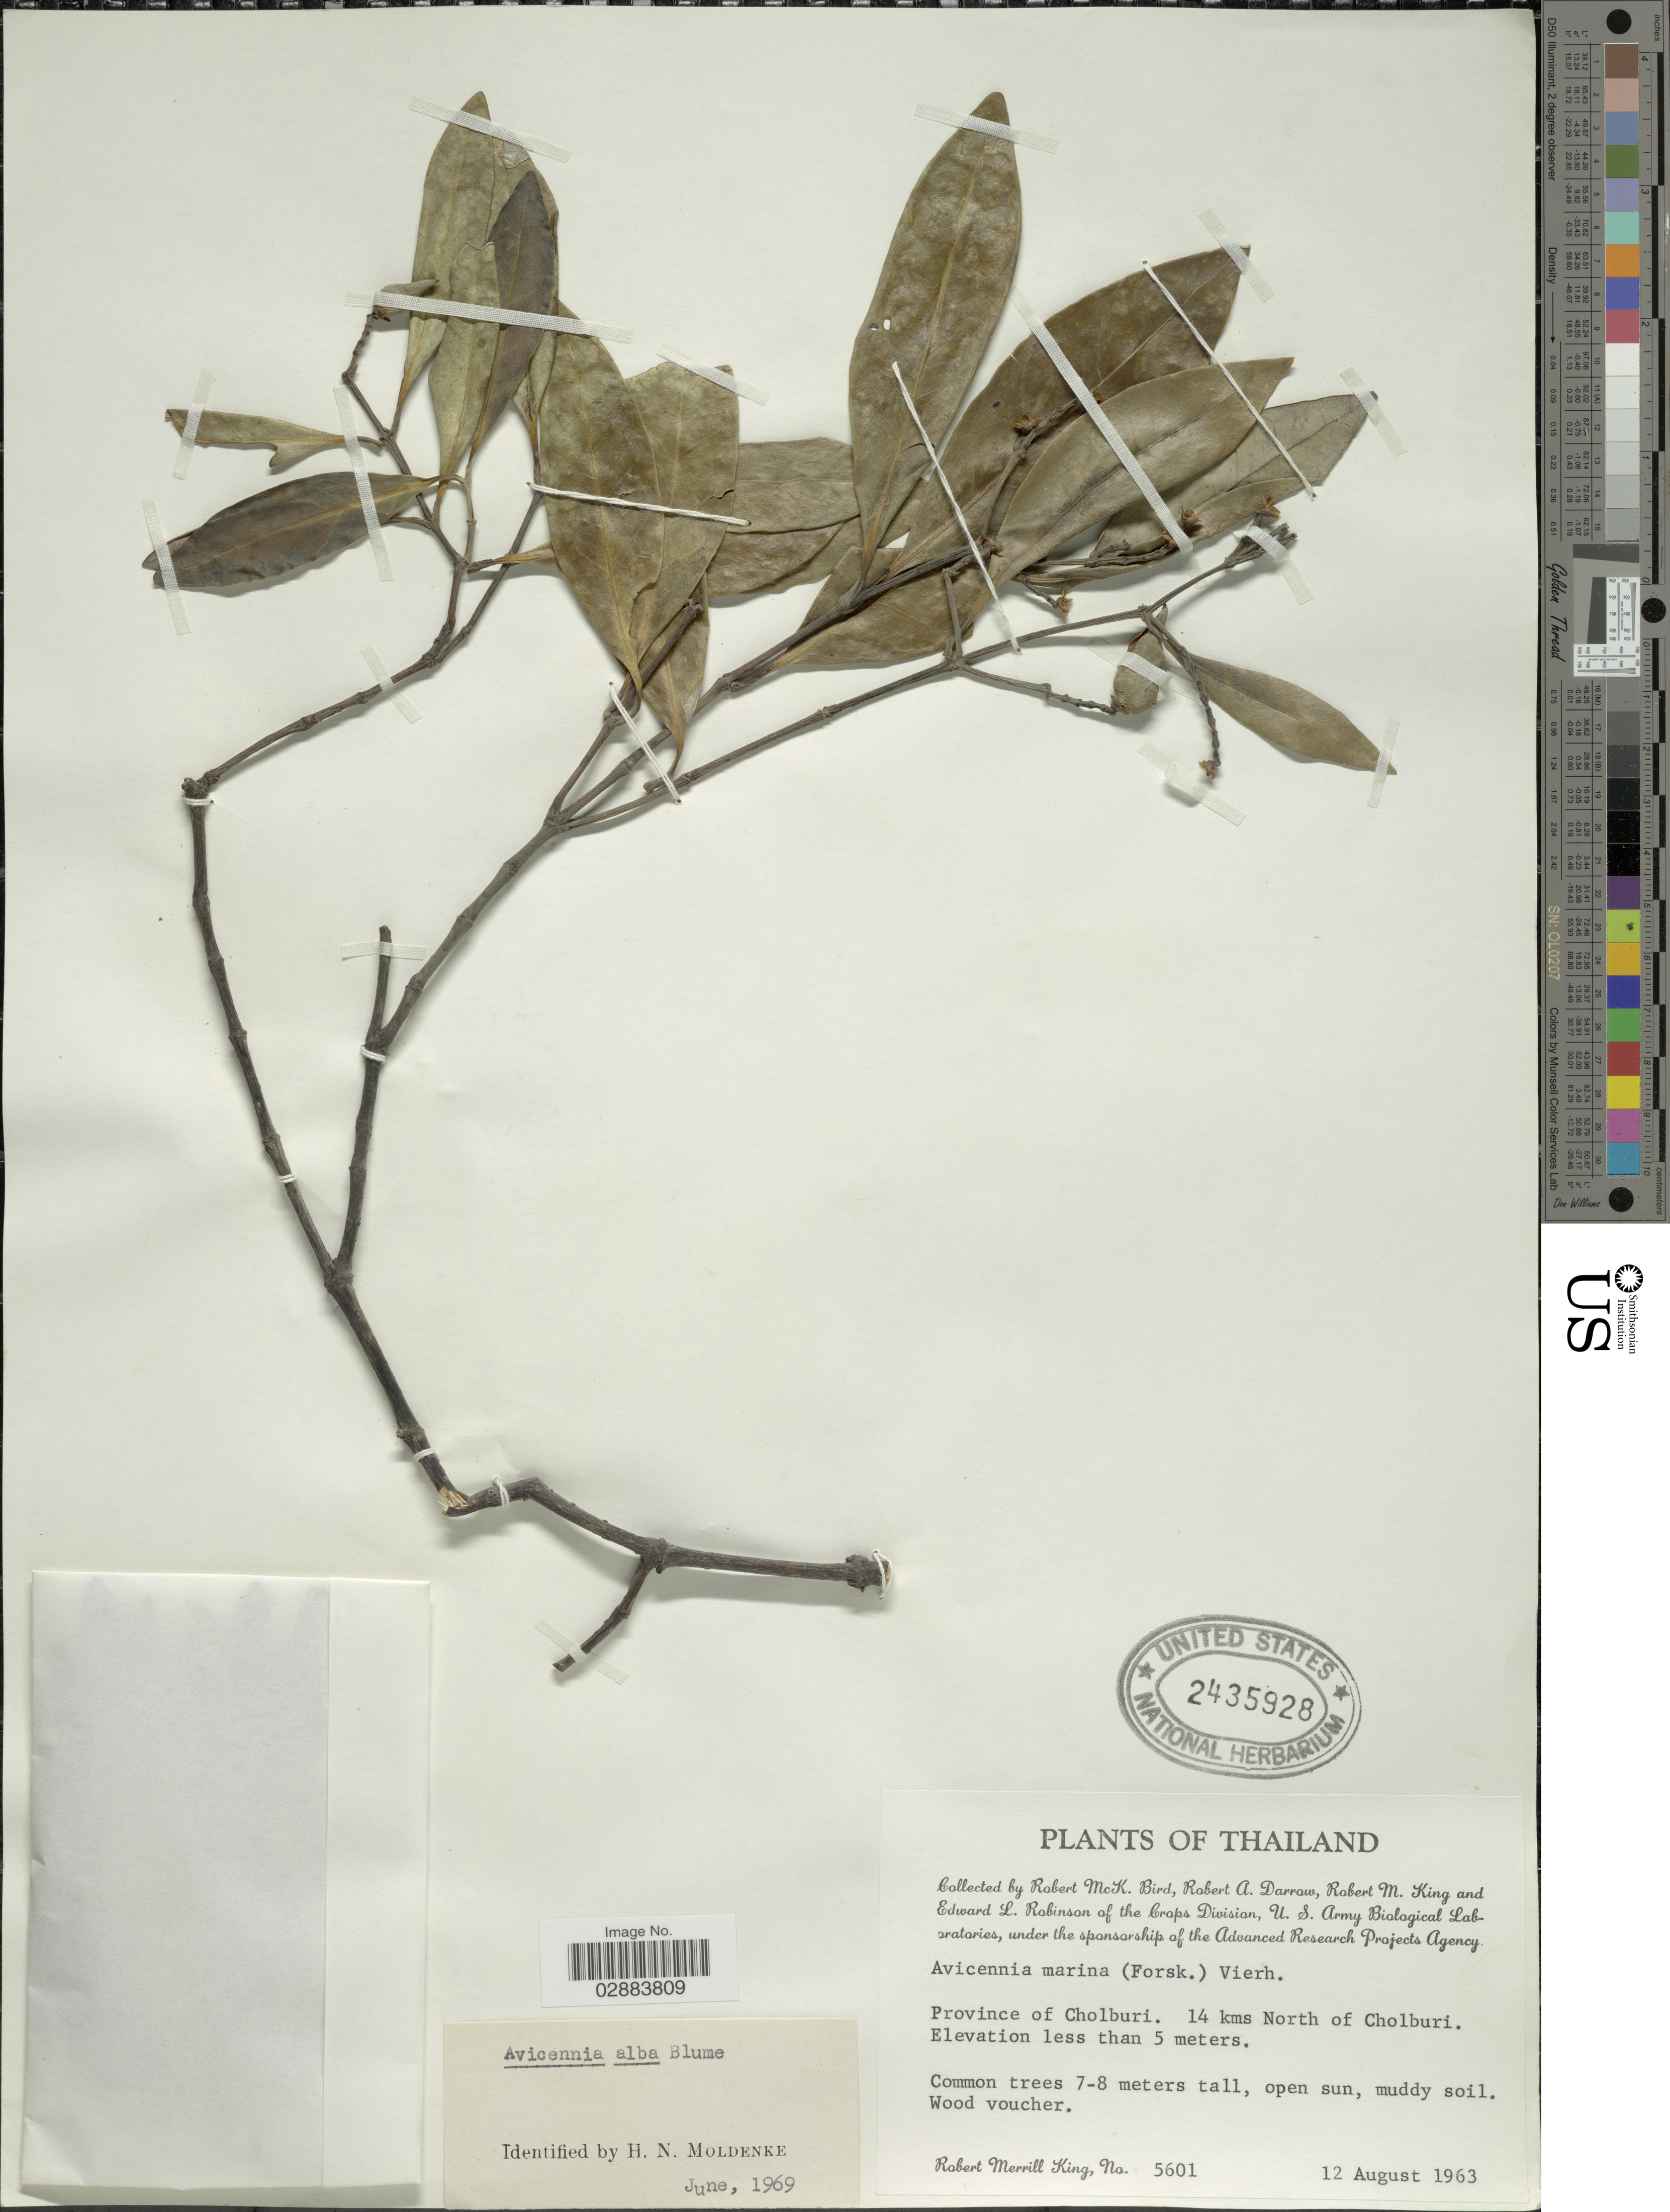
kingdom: Plantae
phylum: Tracheophyta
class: Magnoliopsida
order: Lamiales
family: Acanthaceae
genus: Avicennia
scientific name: Avicennia alba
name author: Blume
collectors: R. M. King, R. M. Bird, R. A. Darrow & E. L. Robinson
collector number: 5601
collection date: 1963-08-12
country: Thailand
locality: Province of Cholburi. 14 kms North of Cholburi.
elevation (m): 5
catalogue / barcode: US 2435928